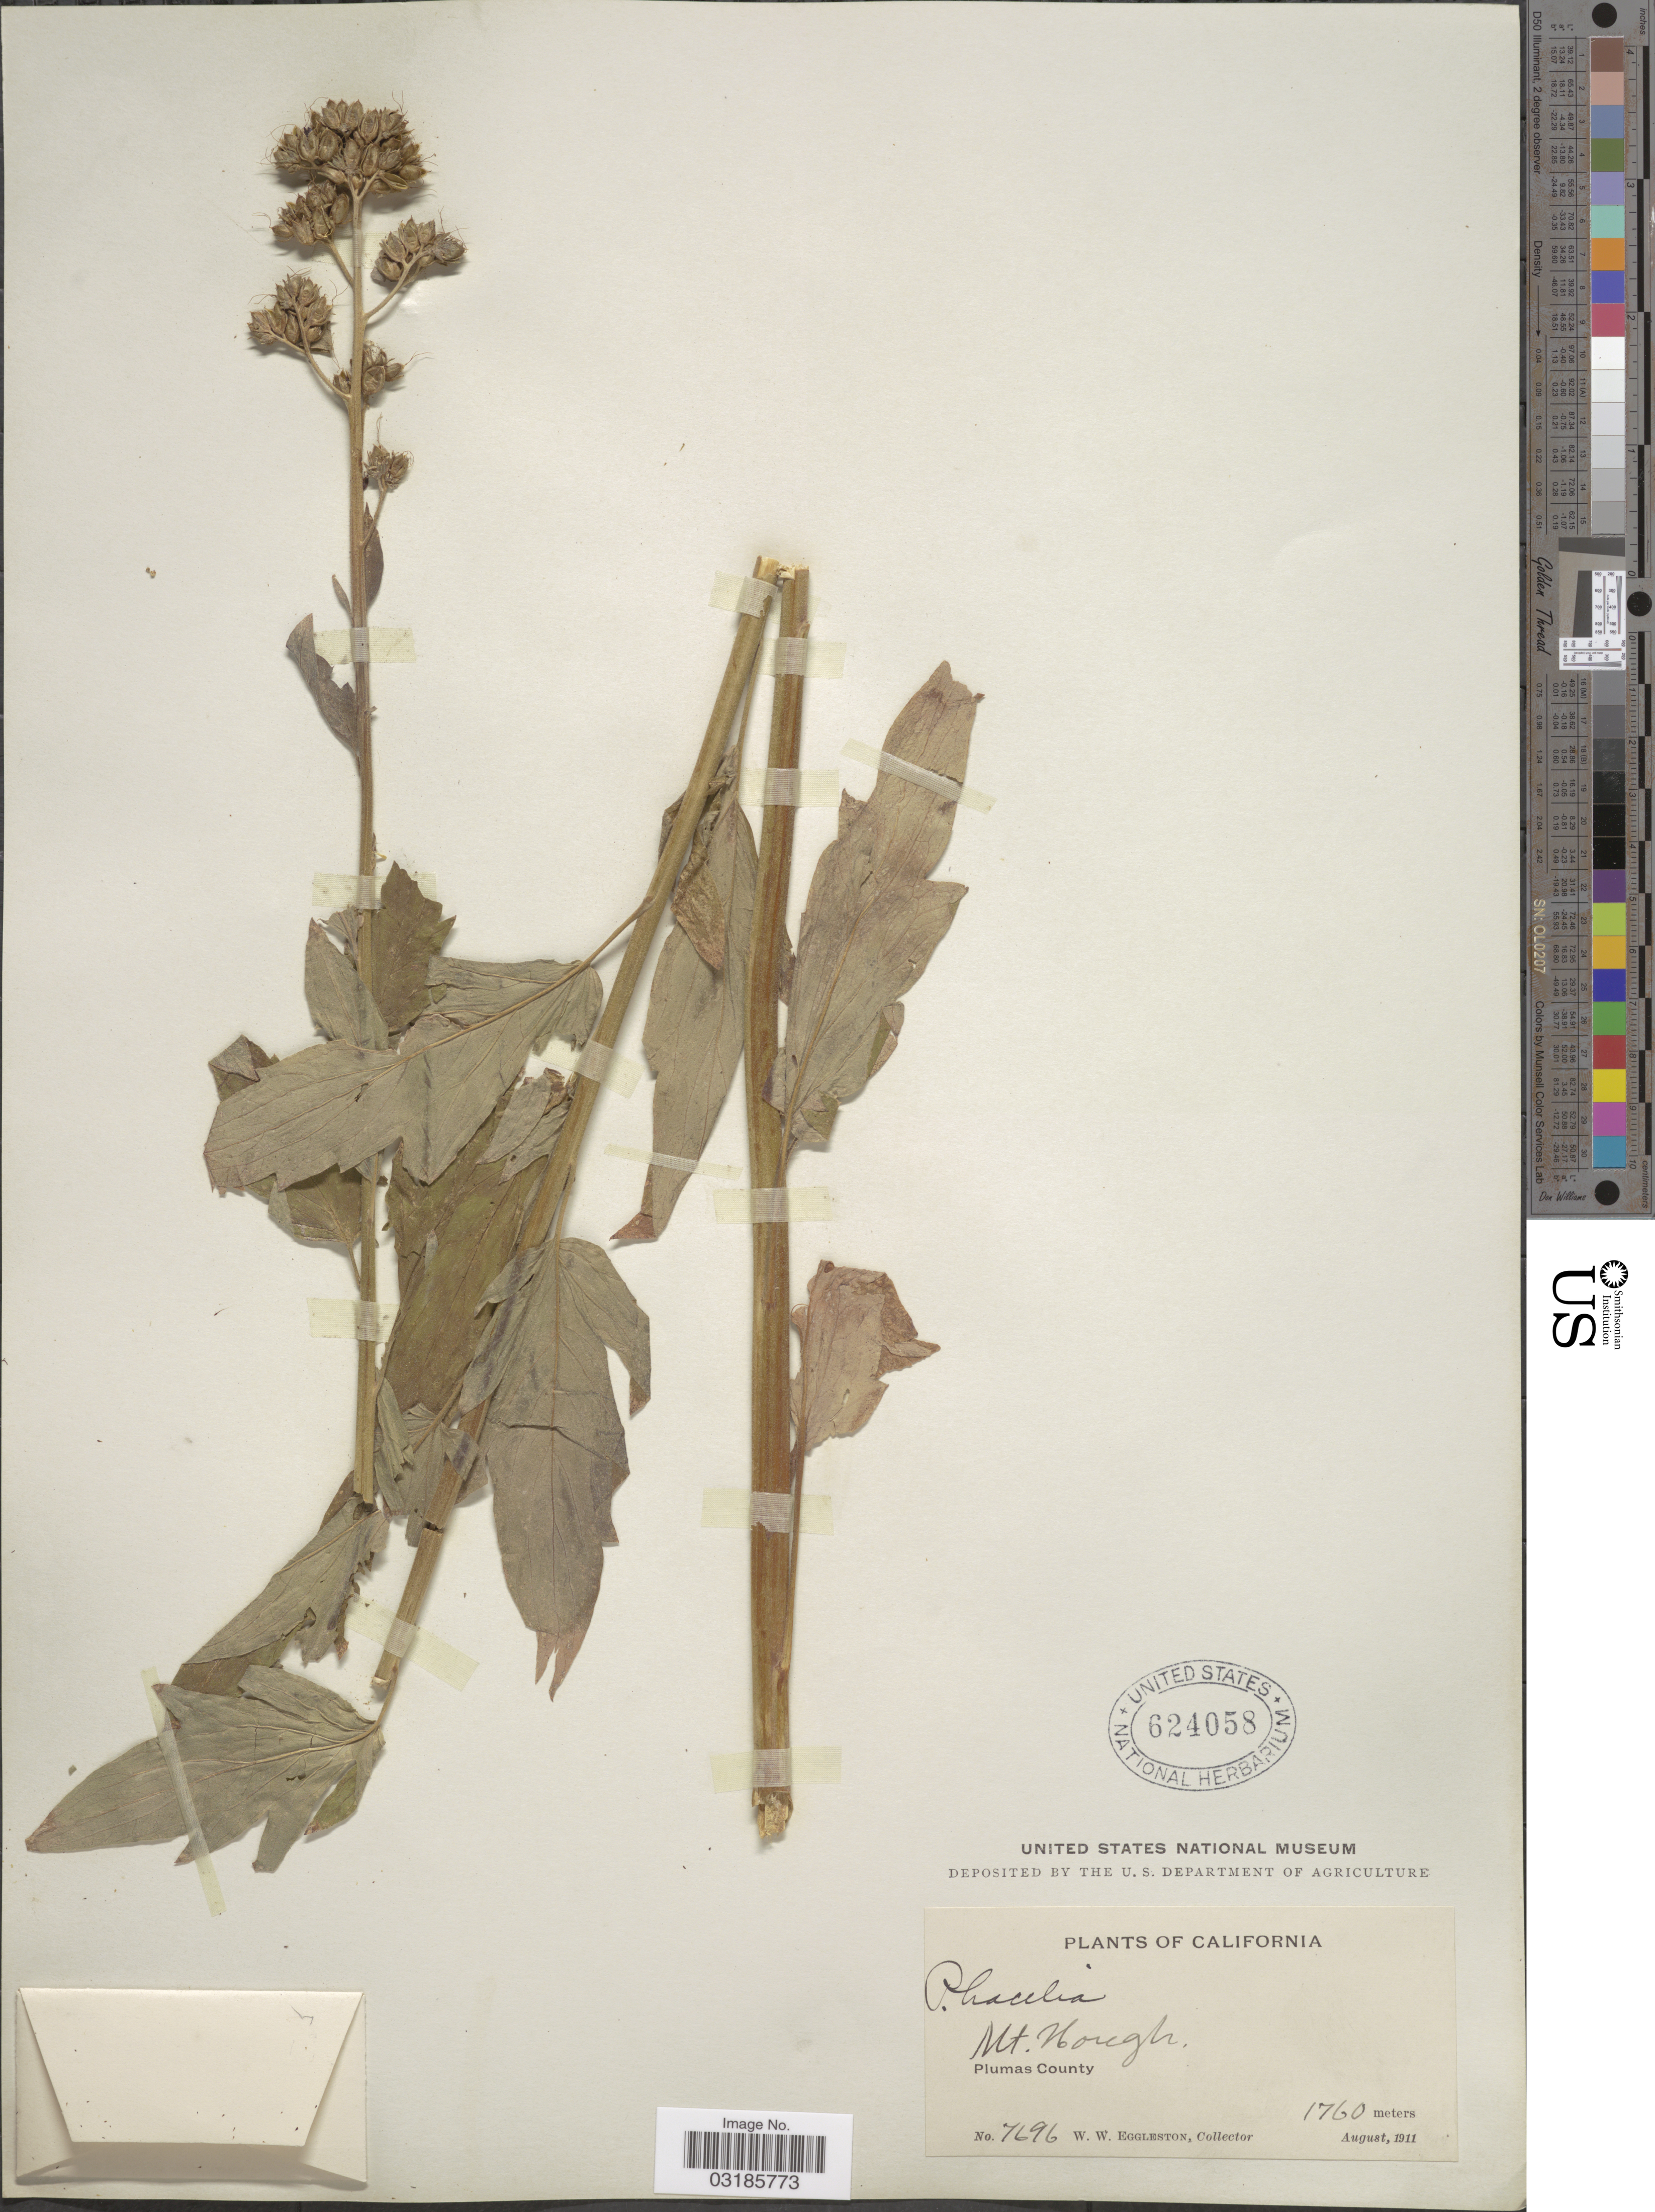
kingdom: Plantae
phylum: Tracheophyta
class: Magnoliopsida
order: Boraginales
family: Hydrophyllaceae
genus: Phacelia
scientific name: Phacelia procera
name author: A. Gray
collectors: W. W. Eggleston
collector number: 7696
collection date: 1911-08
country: United States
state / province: California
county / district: Plumas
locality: Mt. Hough. Plumas County.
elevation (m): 1760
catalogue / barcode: US 624058